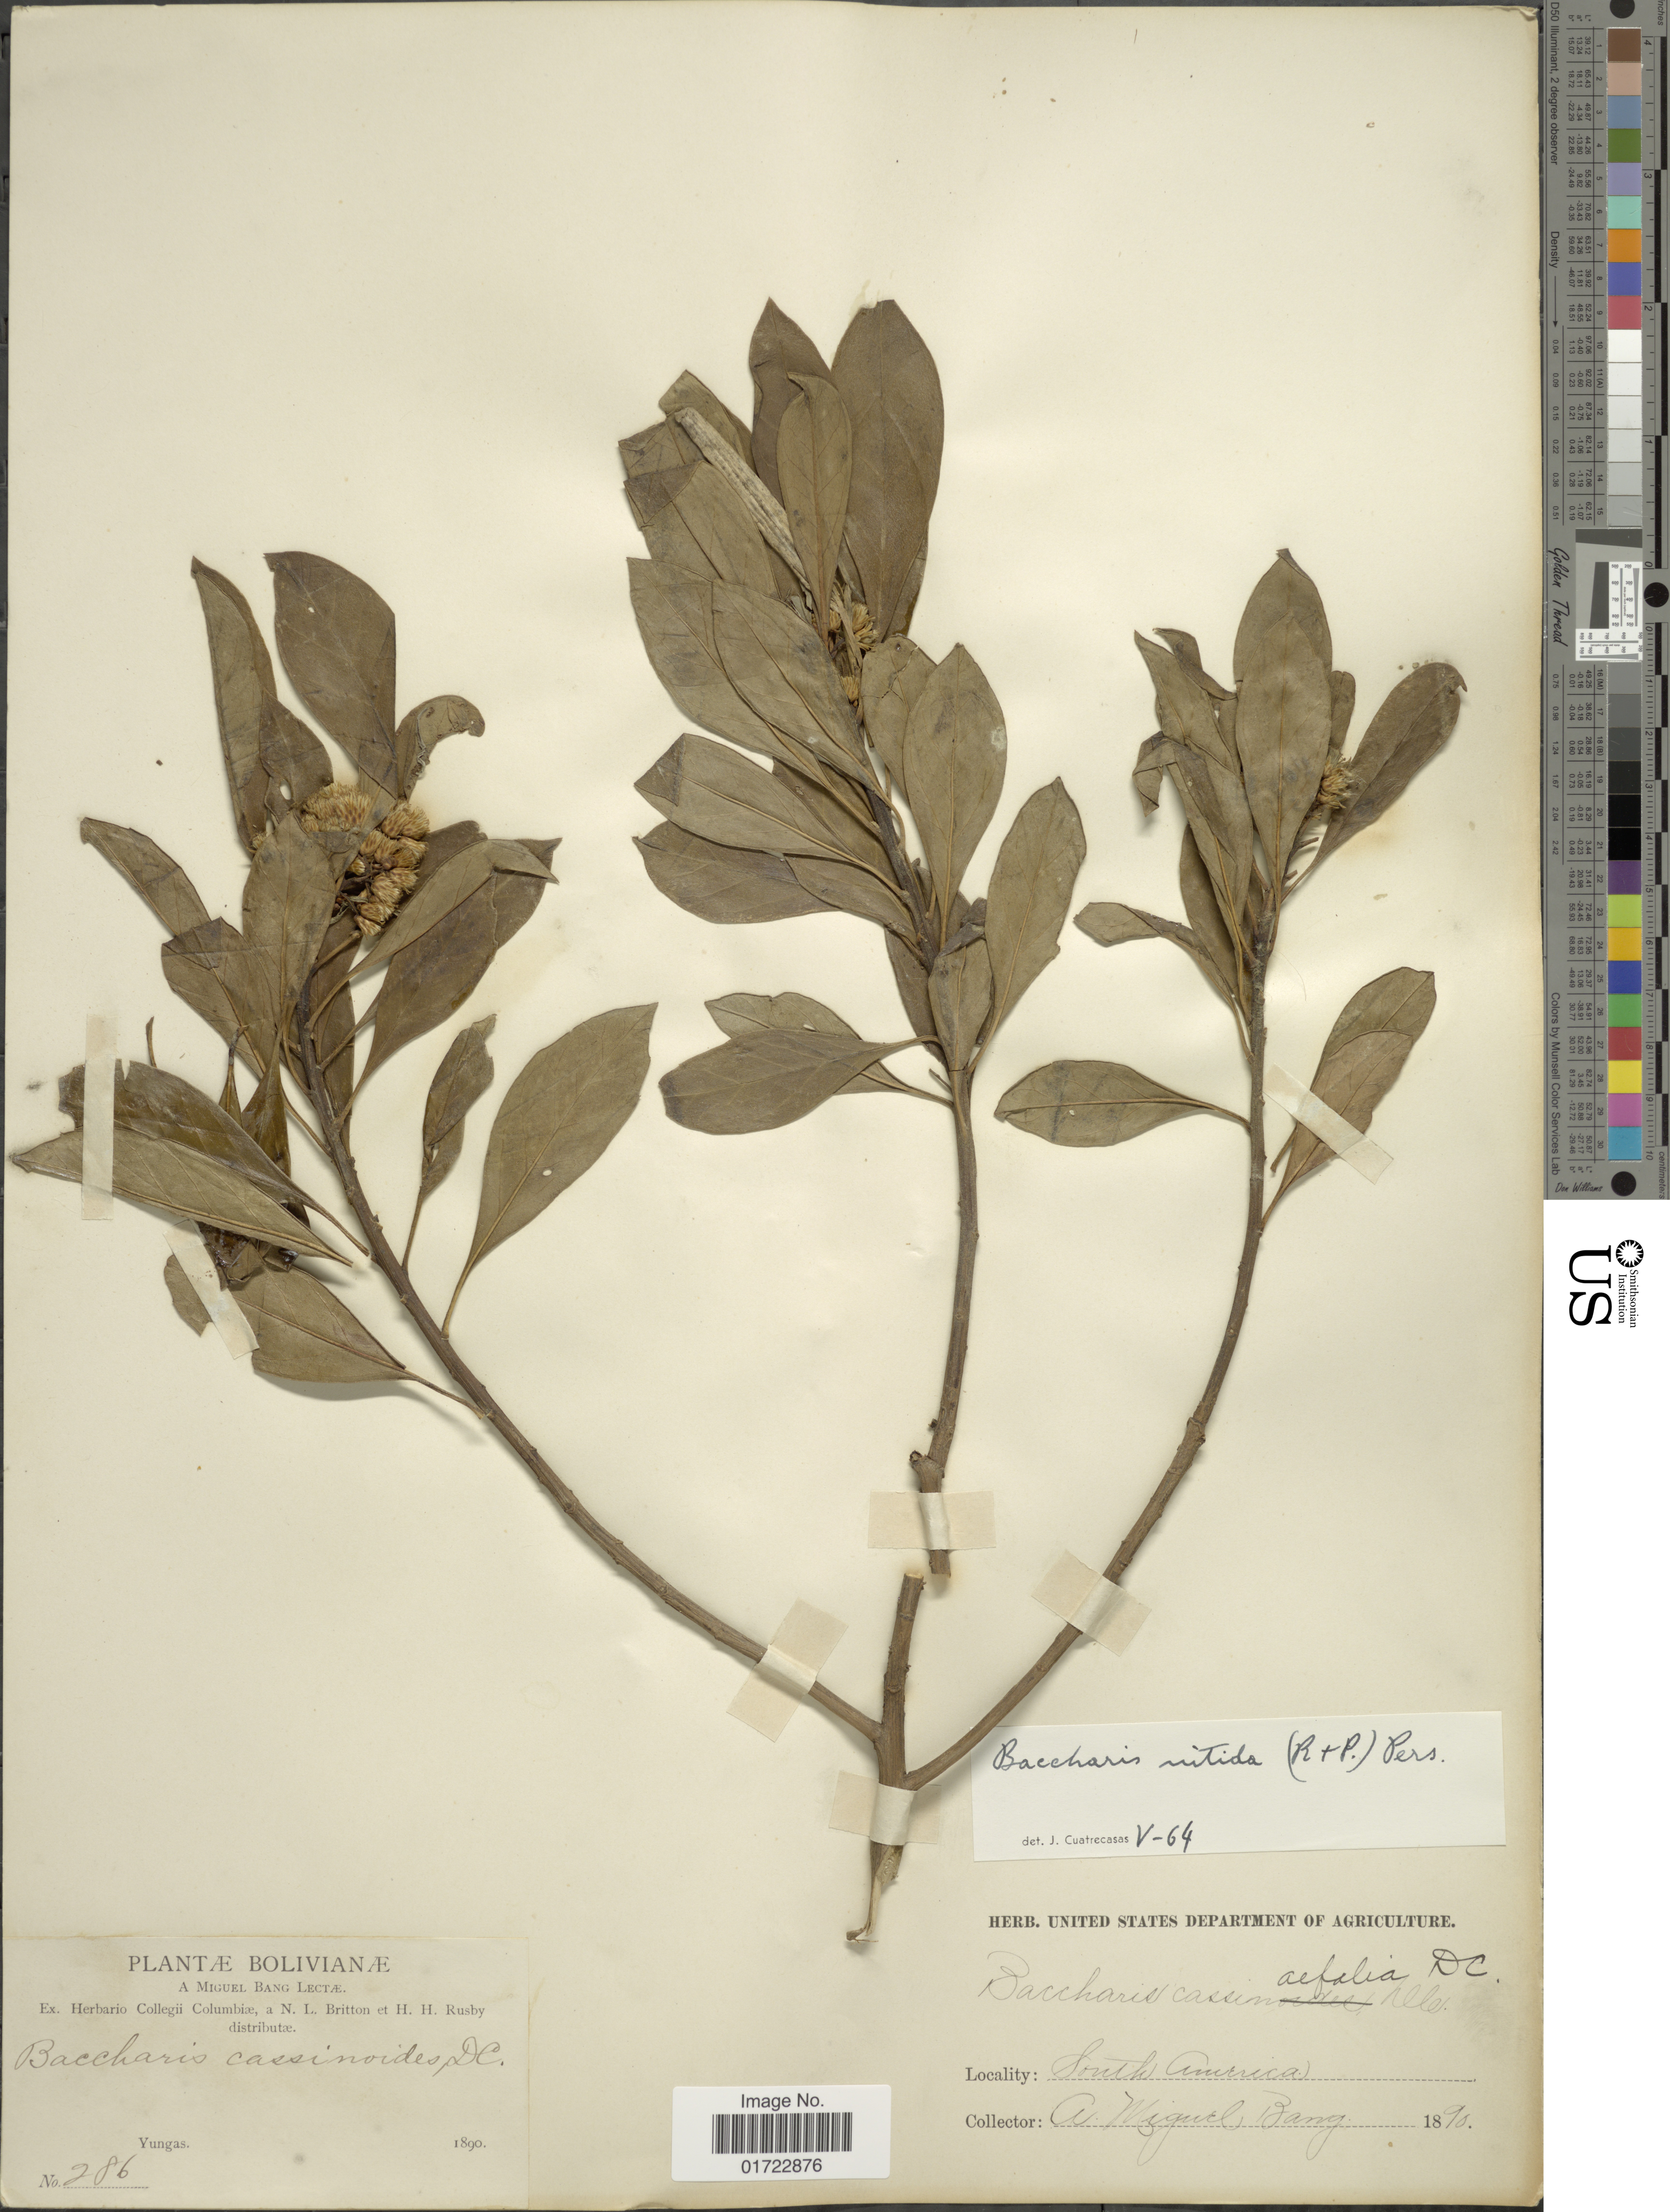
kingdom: Plantae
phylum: Tracheophyta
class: Magnoliopsida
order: Asterales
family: Asteraceae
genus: Baccharis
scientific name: Baccharis nitida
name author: (Ruiz & Pav.) Pers.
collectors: M. Bang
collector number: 286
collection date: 1890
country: Bolivia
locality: Yungas